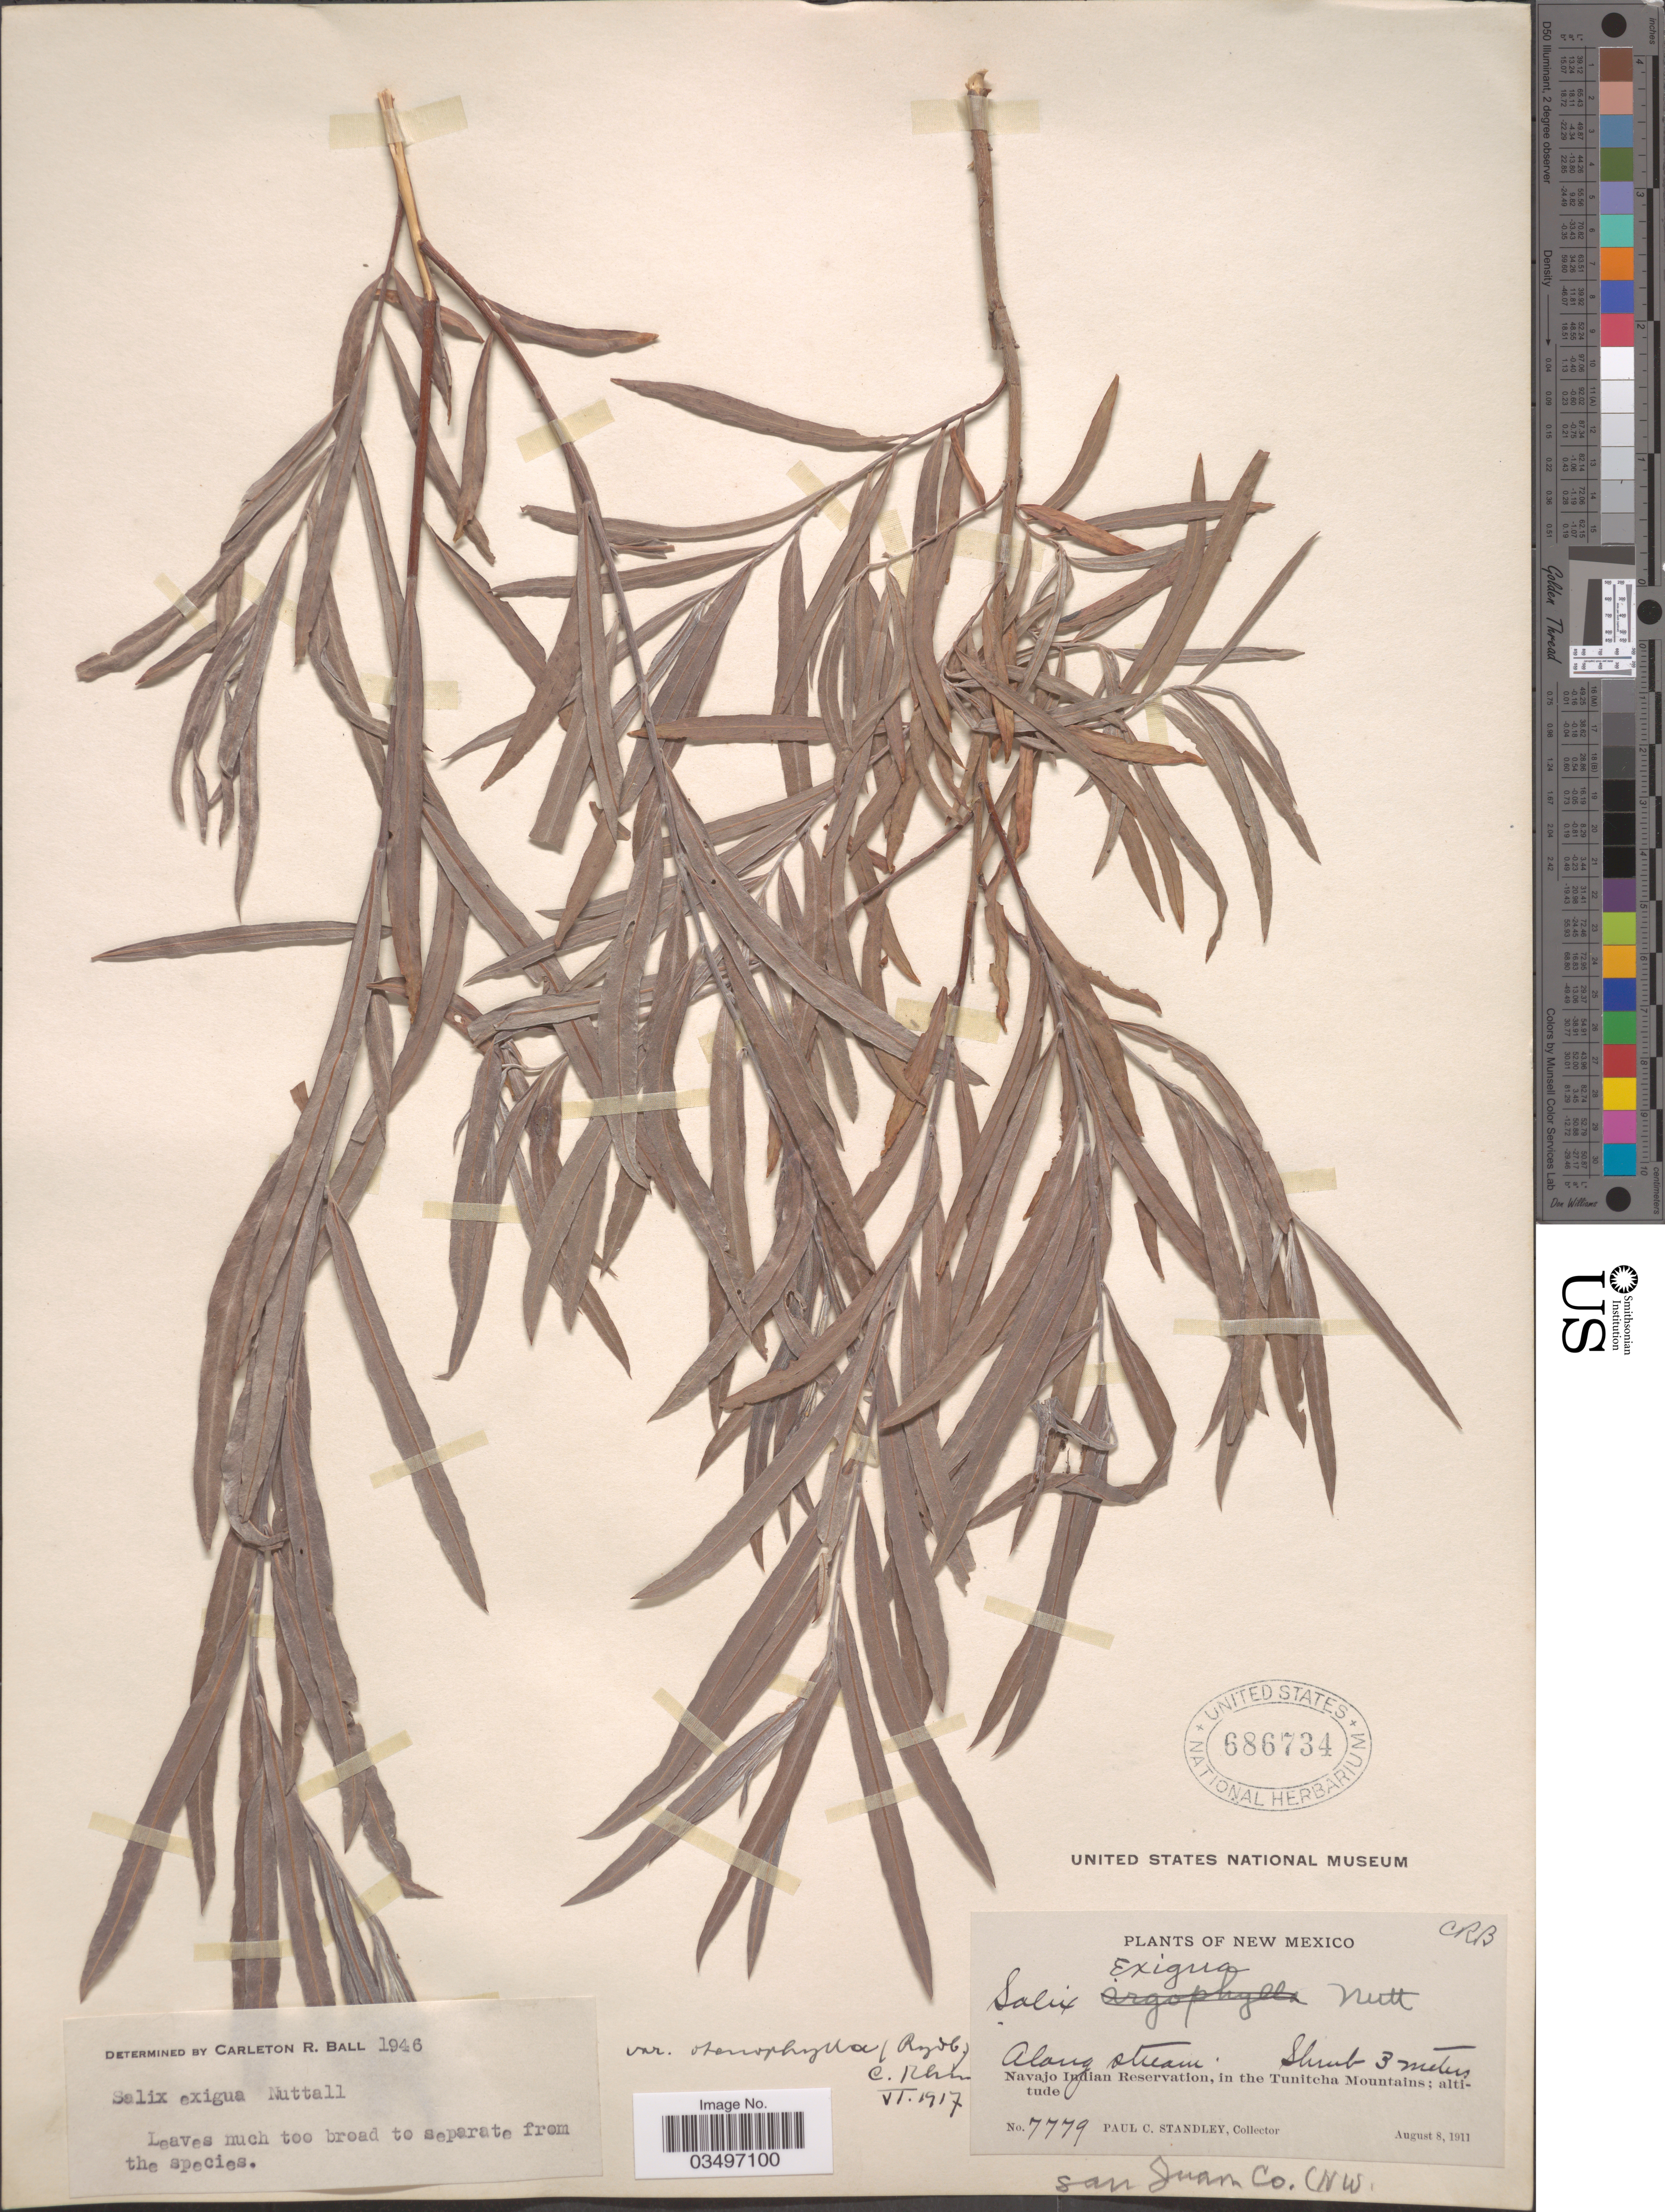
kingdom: Plantae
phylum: Tracheophyta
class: Magnoliopsida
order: Malpighiales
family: Salicaceae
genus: Salix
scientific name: Salix exigua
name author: Nutt.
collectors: P. C. Standley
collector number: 7779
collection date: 1911-08-08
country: United States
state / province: New Mexico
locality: Navajo Indian Reservation, in the Tunitcha Mountains. San Juan Co. (NW.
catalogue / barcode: US 686734